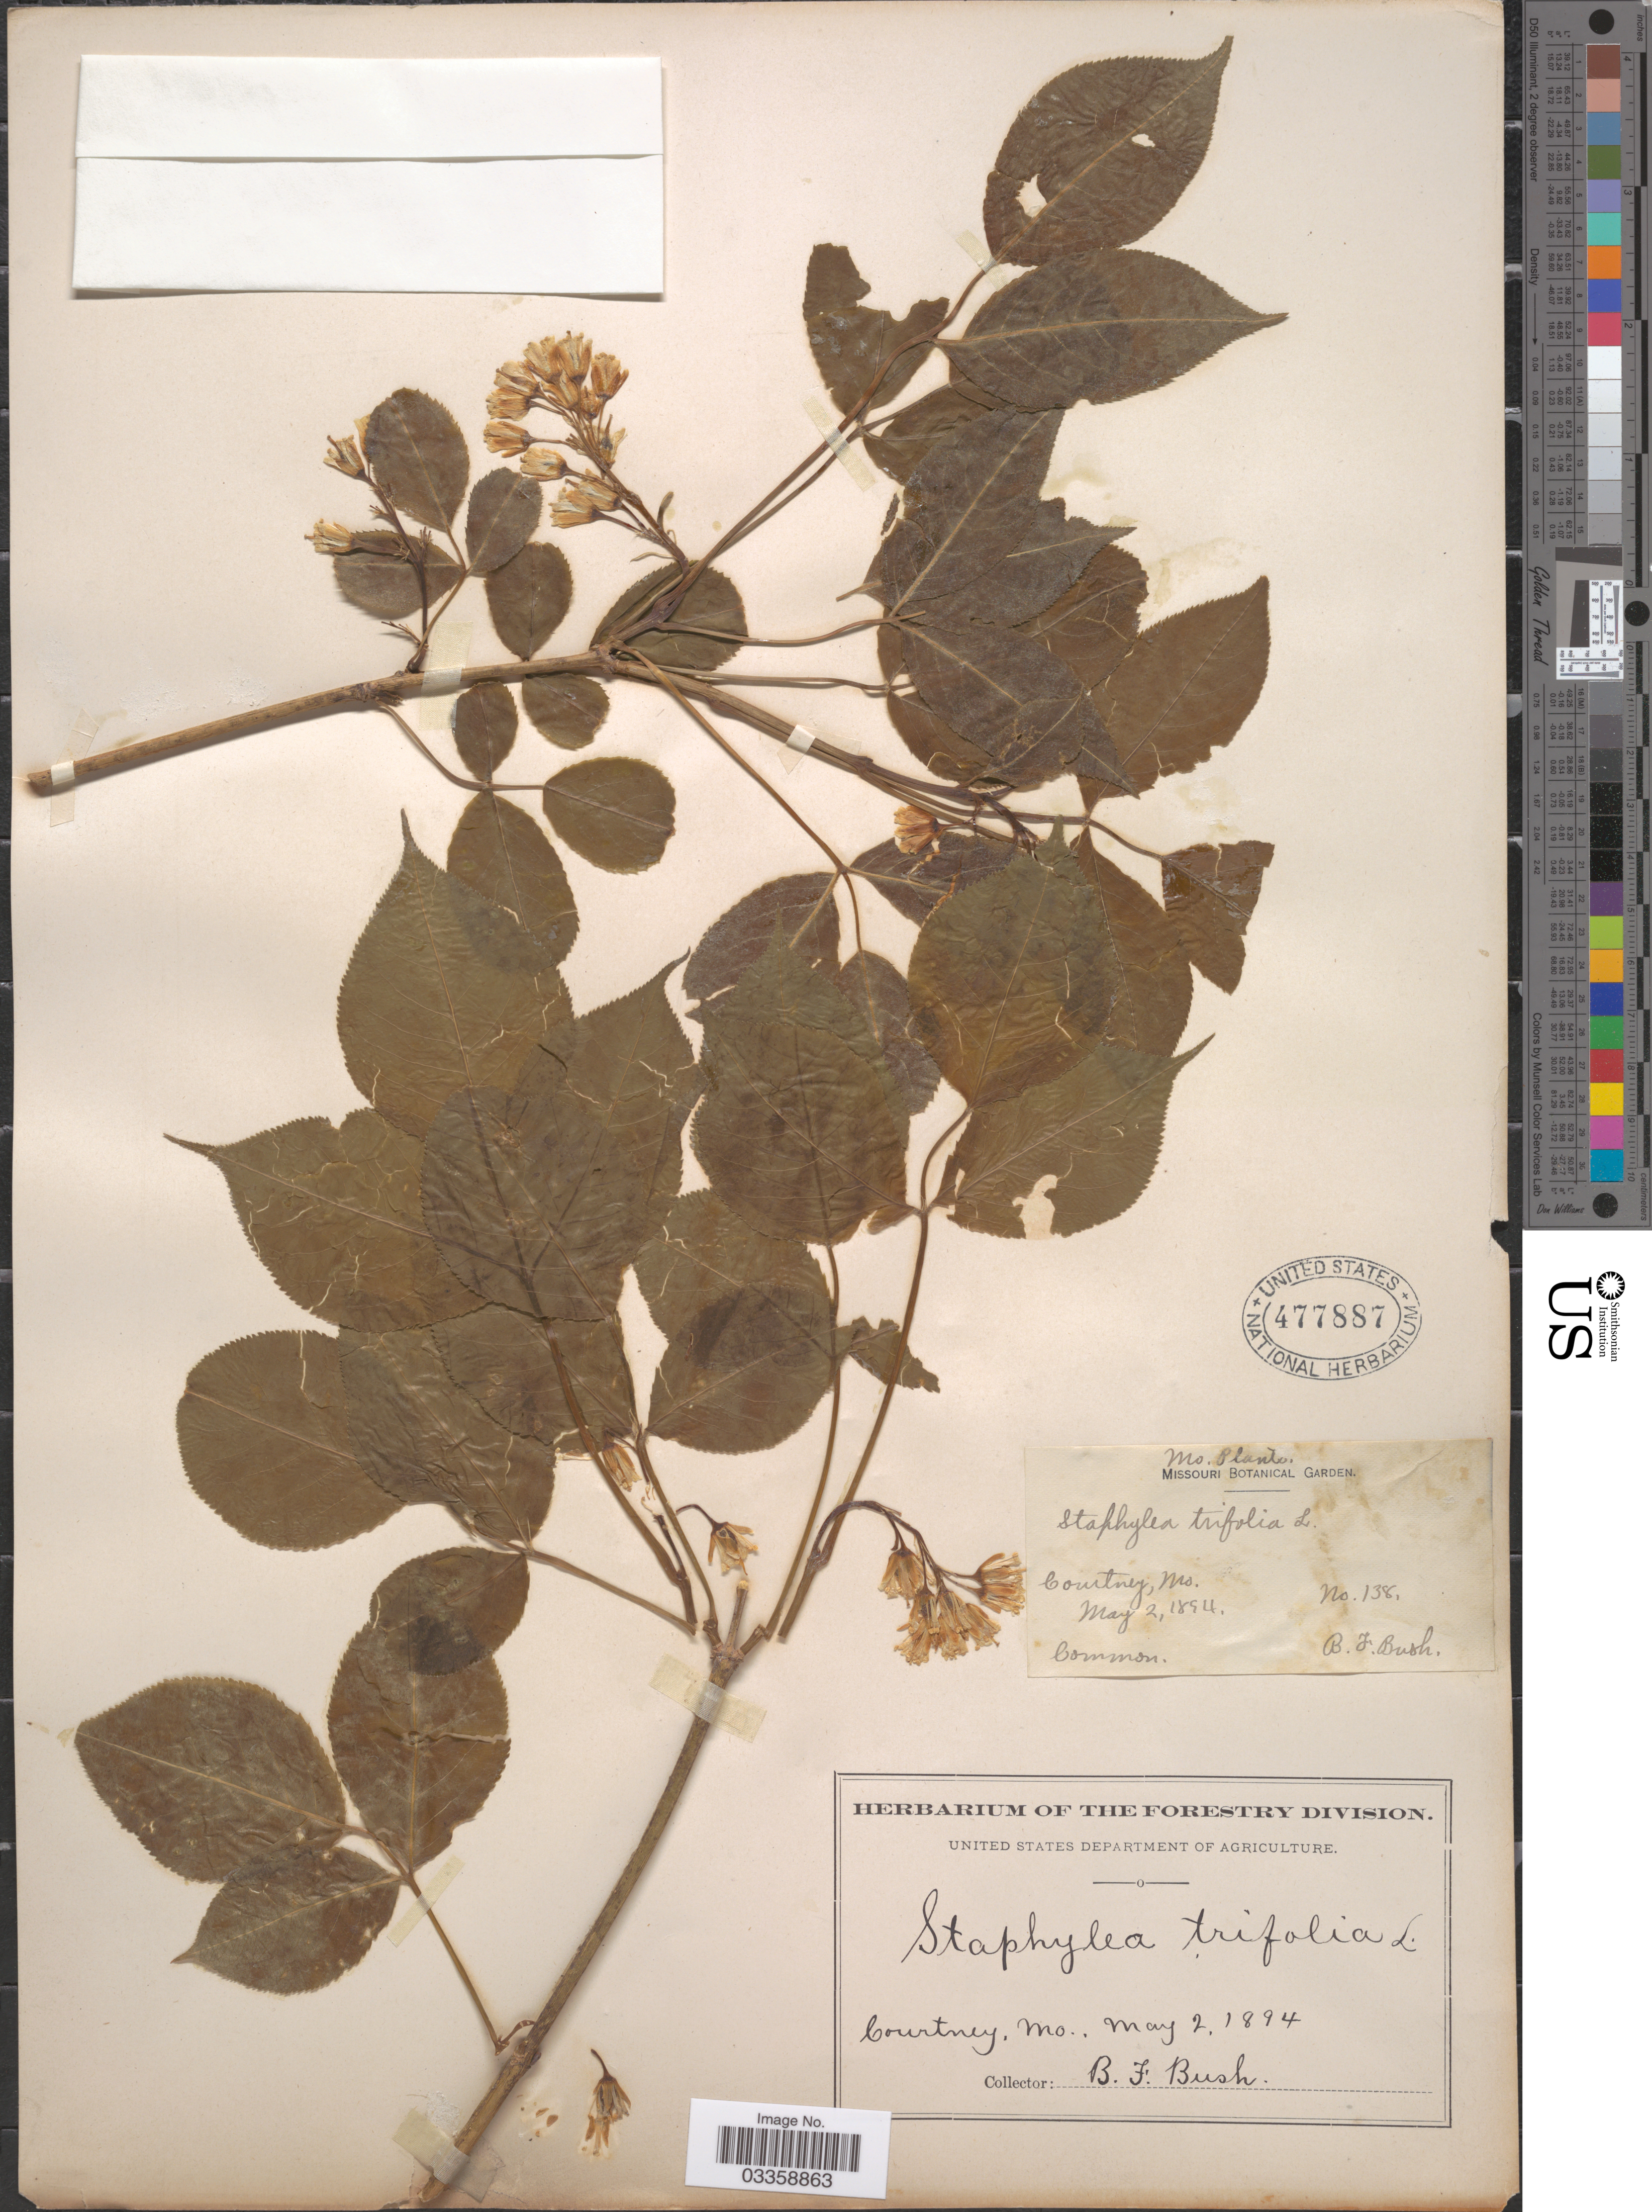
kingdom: Plantae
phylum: Tracheophyta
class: Magnoliopsida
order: Crossosomatales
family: Staphyleaceae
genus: Staphylea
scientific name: Staphylea trifolia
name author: L.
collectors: B. F. Bush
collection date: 1894-05-02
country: United States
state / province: Missouri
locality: Courtney.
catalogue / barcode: US 477887